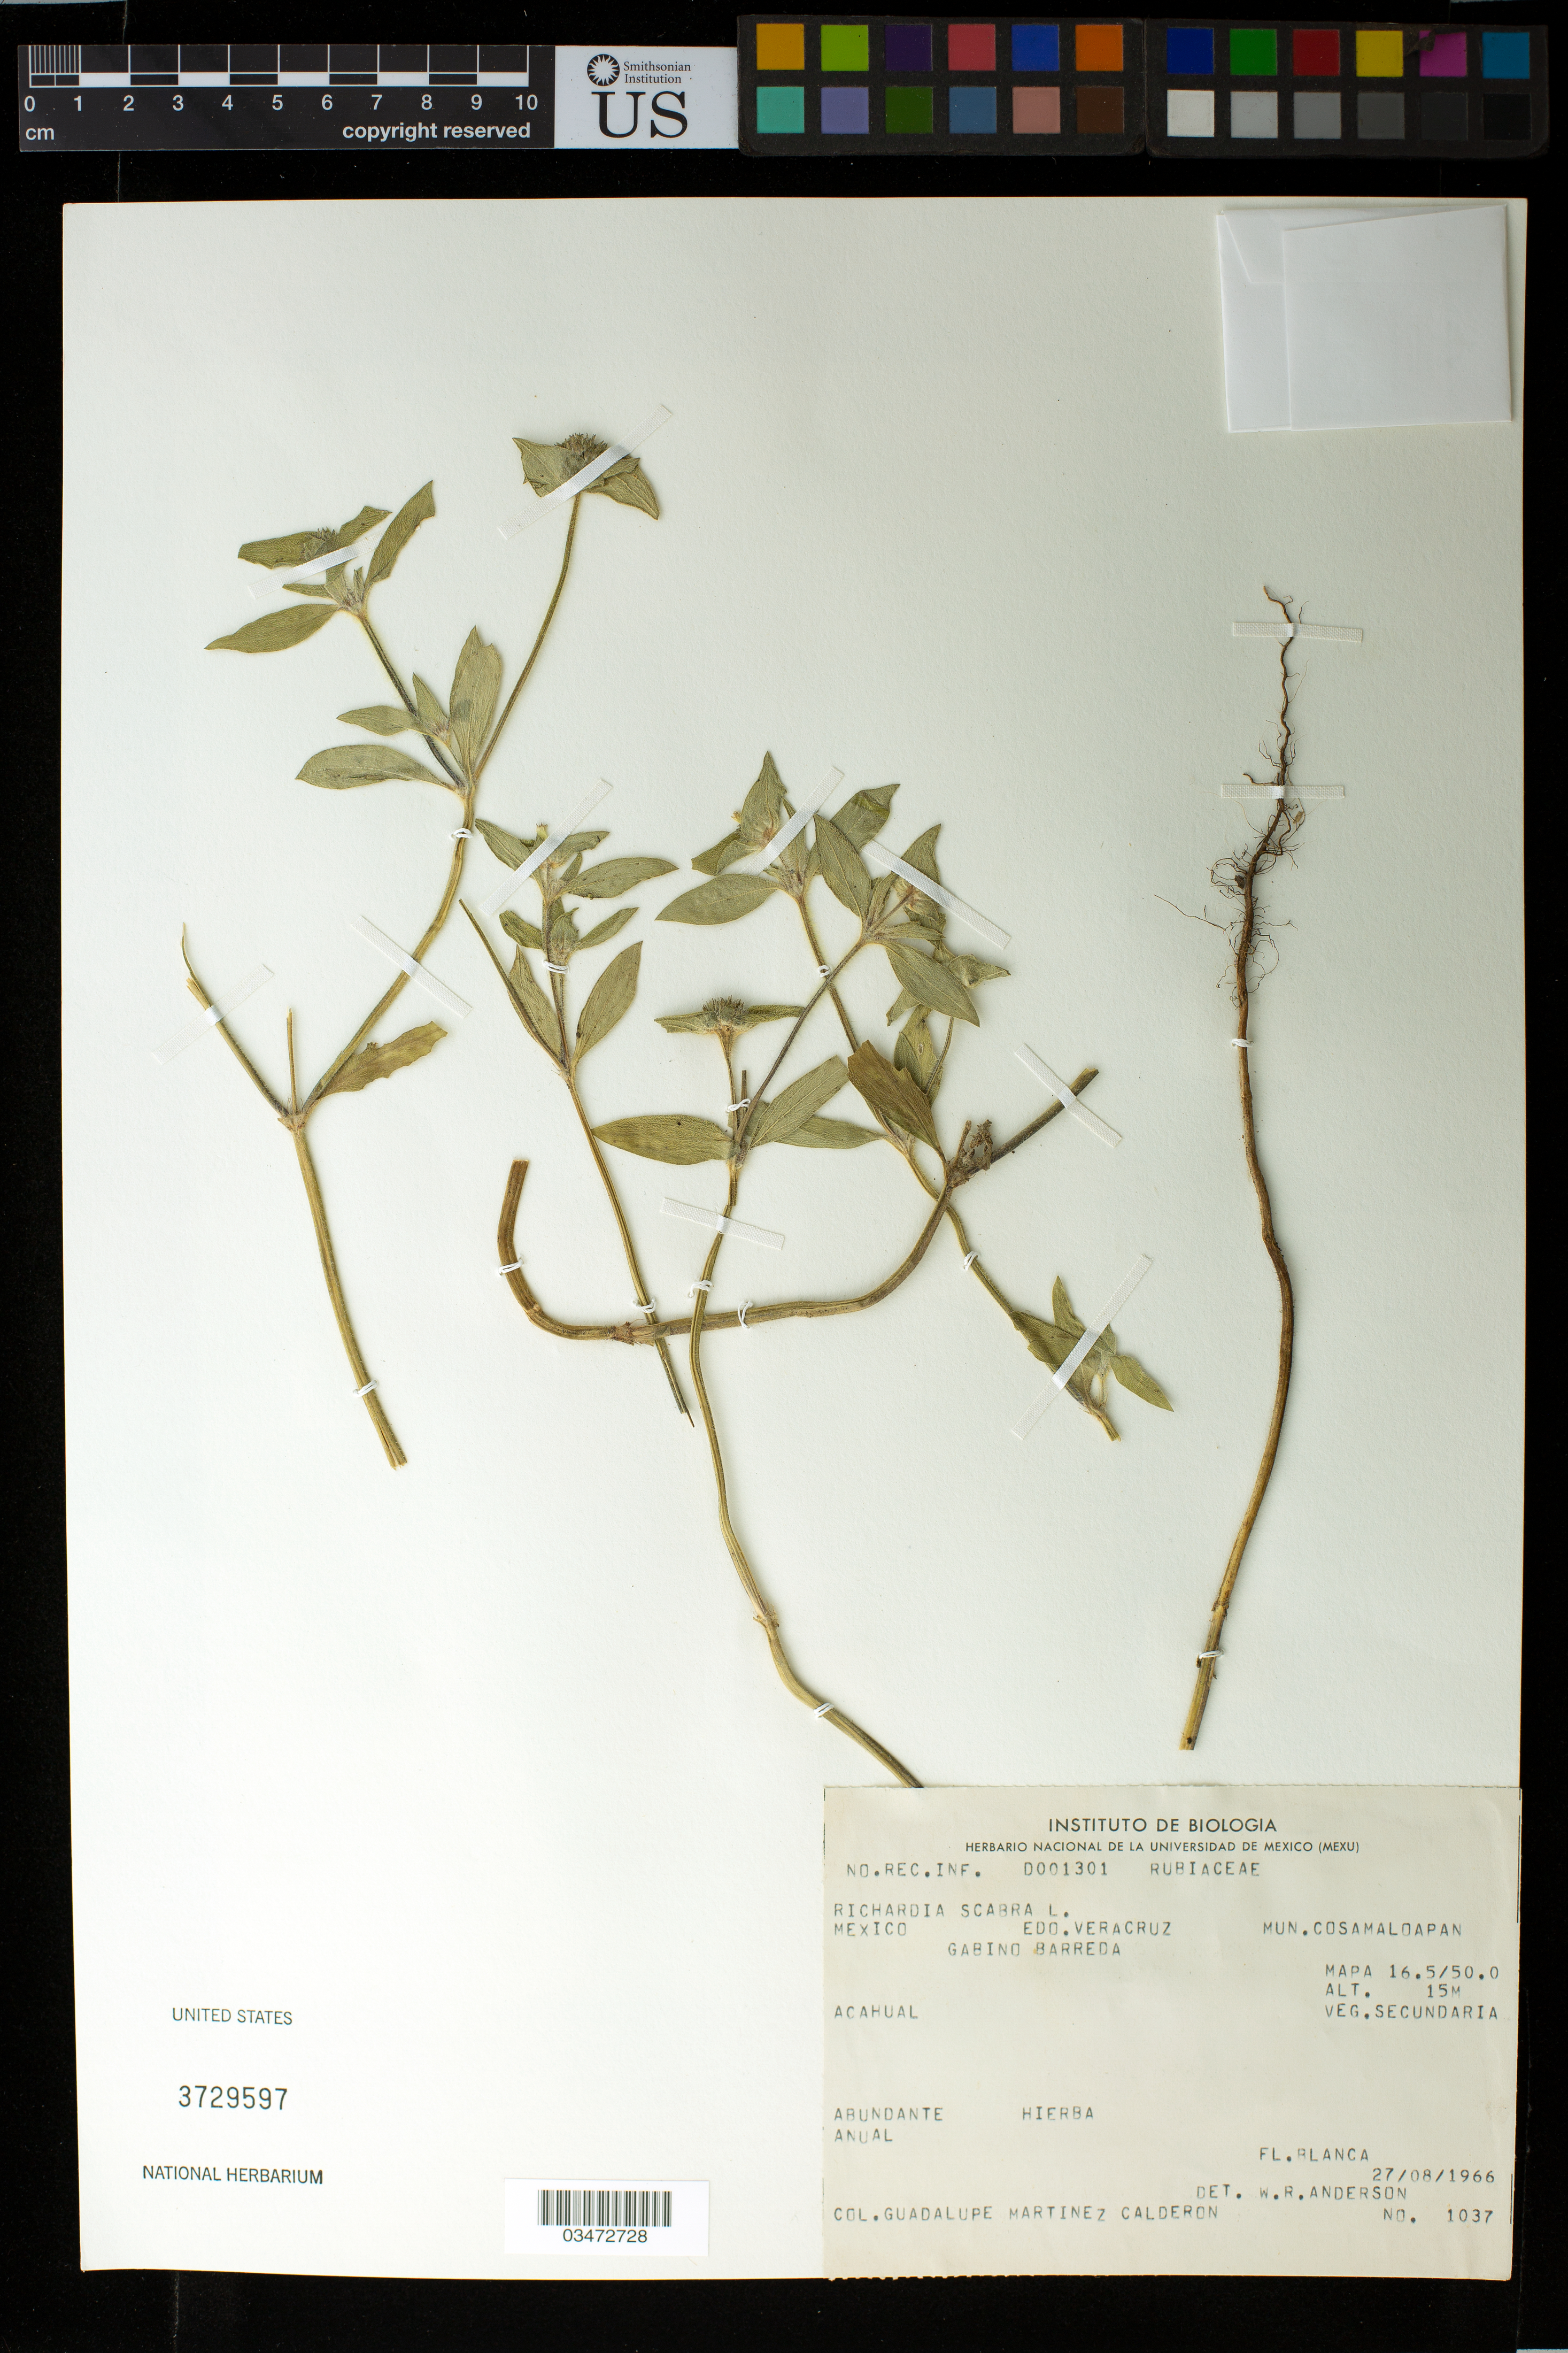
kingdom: Plantae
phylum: Tracheophyta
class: Magnoliopsida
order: Gentianales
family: Rubiaceae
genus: Richardia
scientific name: Richardia scabra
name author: L.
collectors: G. Martínez Calderón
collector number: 1037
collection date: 1966-08-27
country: Mexico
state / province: Veracruz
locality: Gabino Barreda. Cosamaloapan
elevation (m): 15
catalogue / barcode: US 3729597